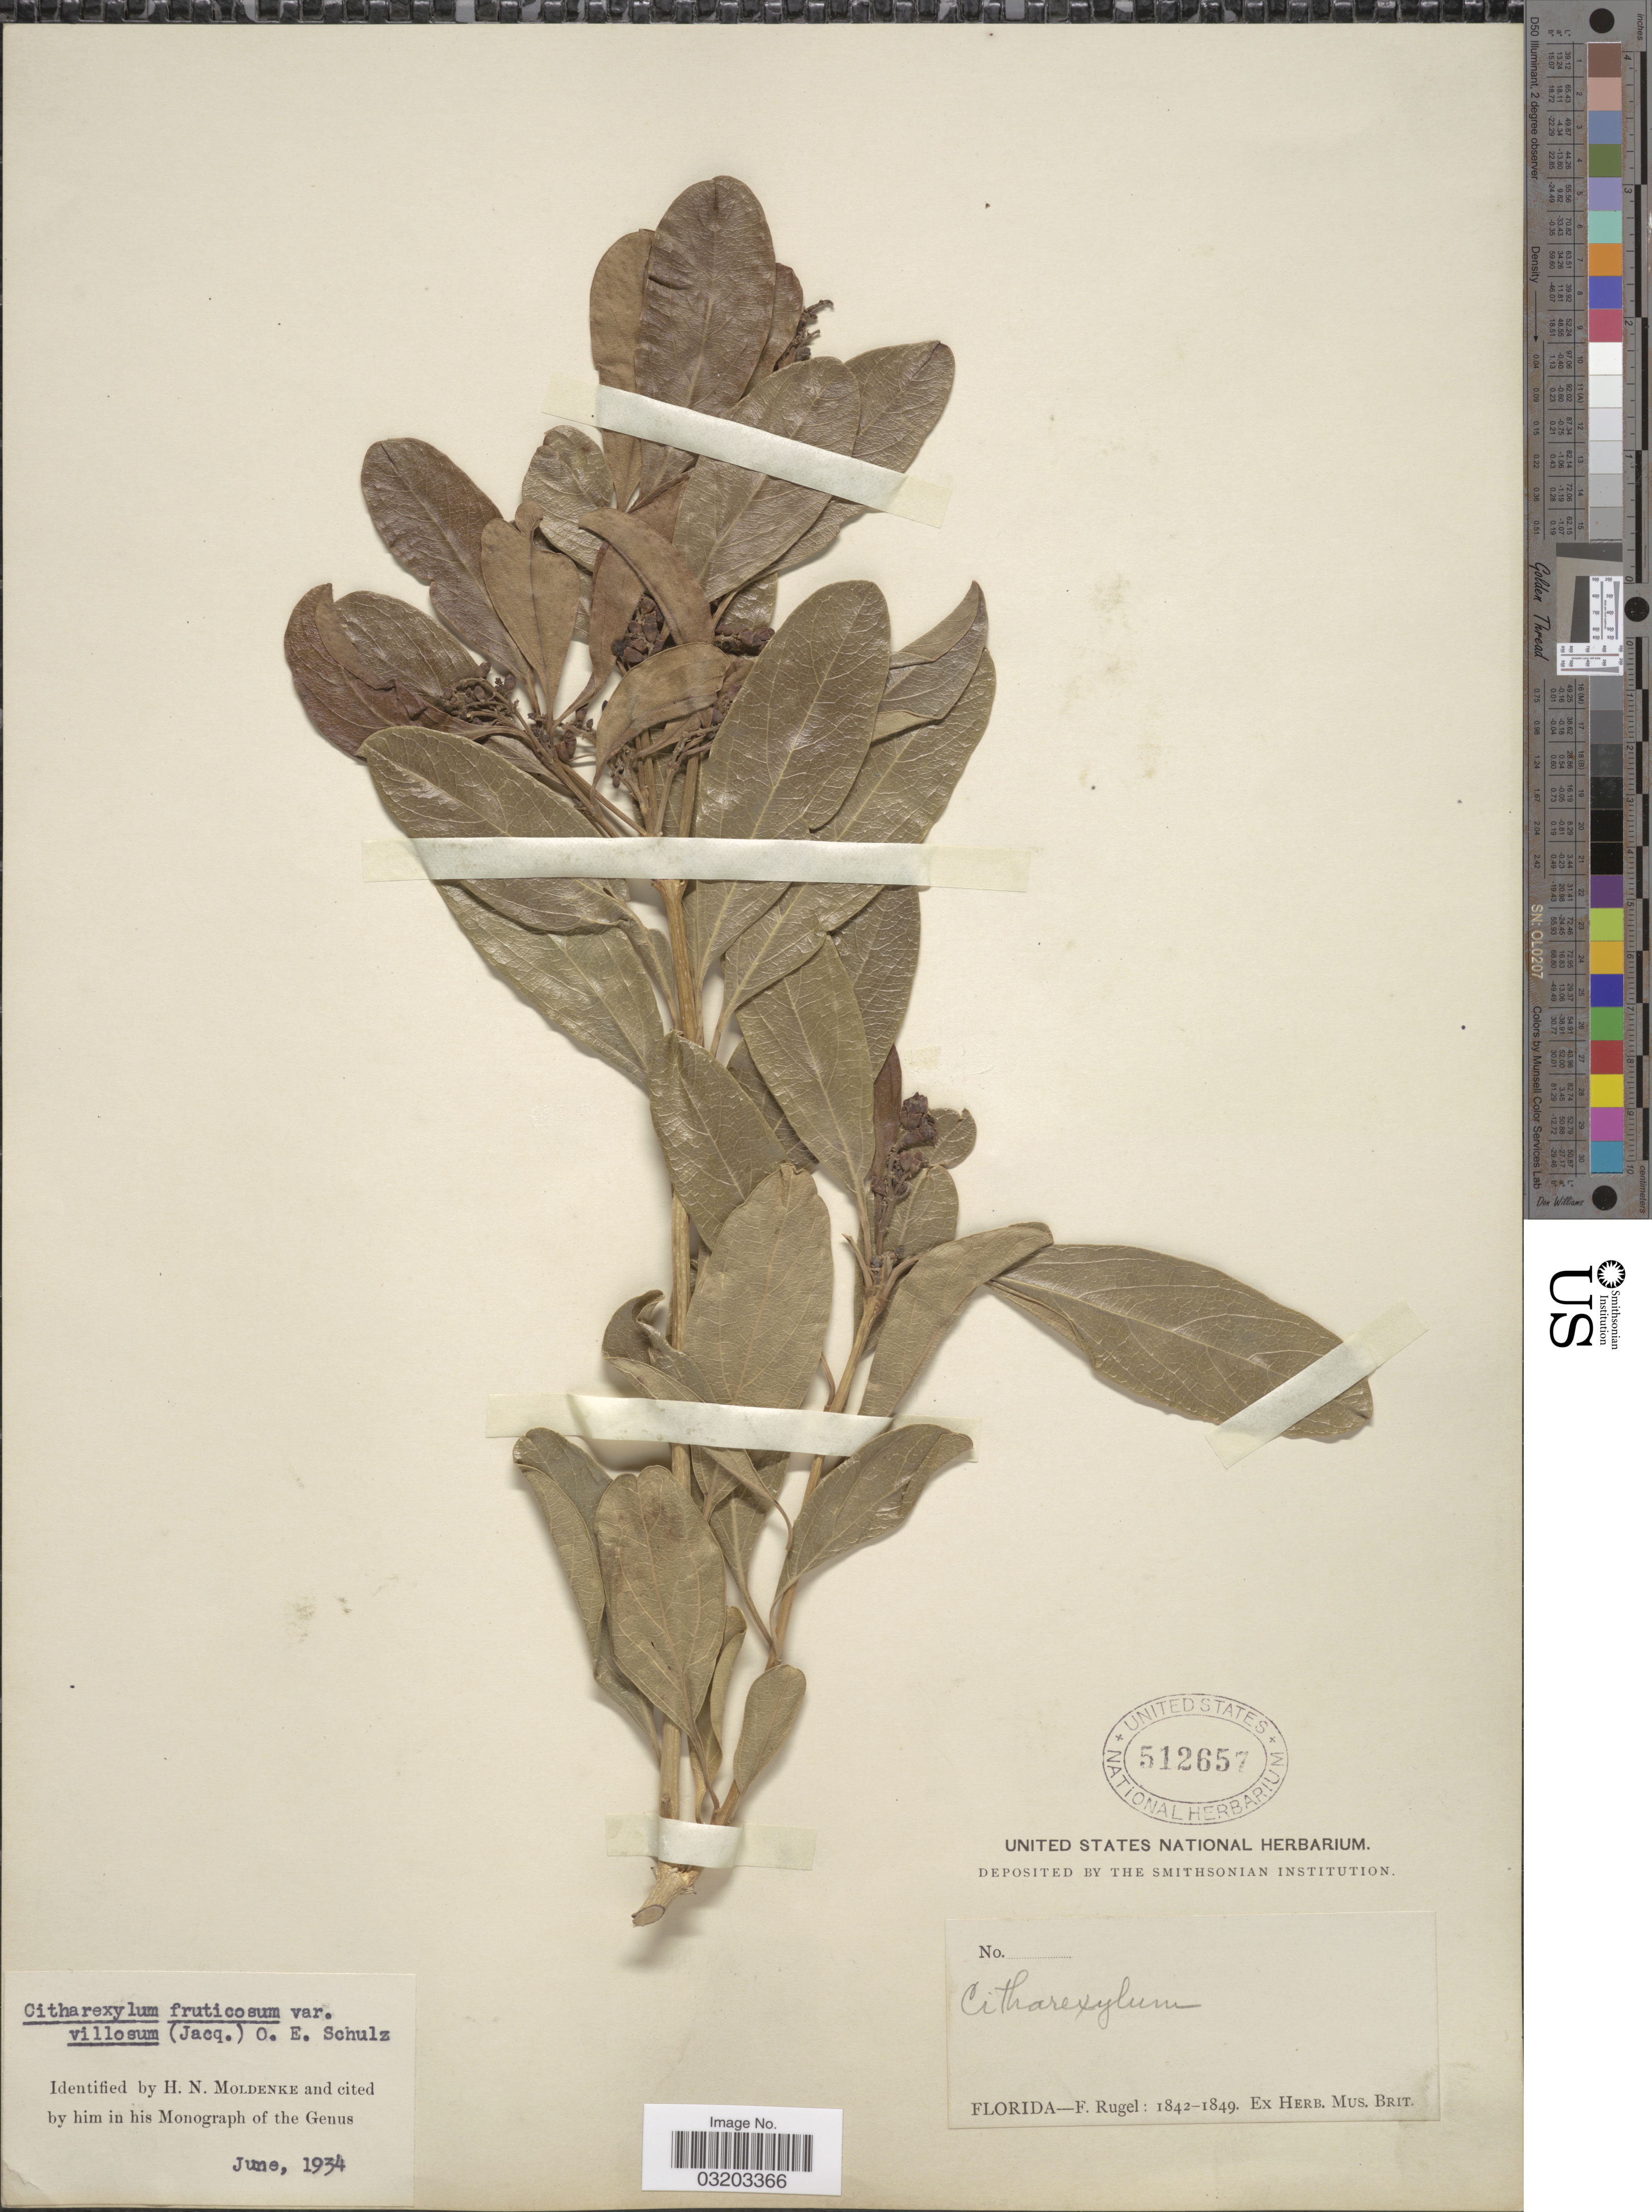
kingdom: Plantae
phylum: Tracheophyta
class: Magnoliopsida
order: Lamiales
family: Verbenaceae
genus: Citharexylum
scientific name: Citharexylum fruticosum var. villosum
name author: (Jacq.) O.E. Schulz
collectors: F. Rugel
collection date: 1842/1849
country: United States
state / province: Florida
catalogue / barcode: US 512657